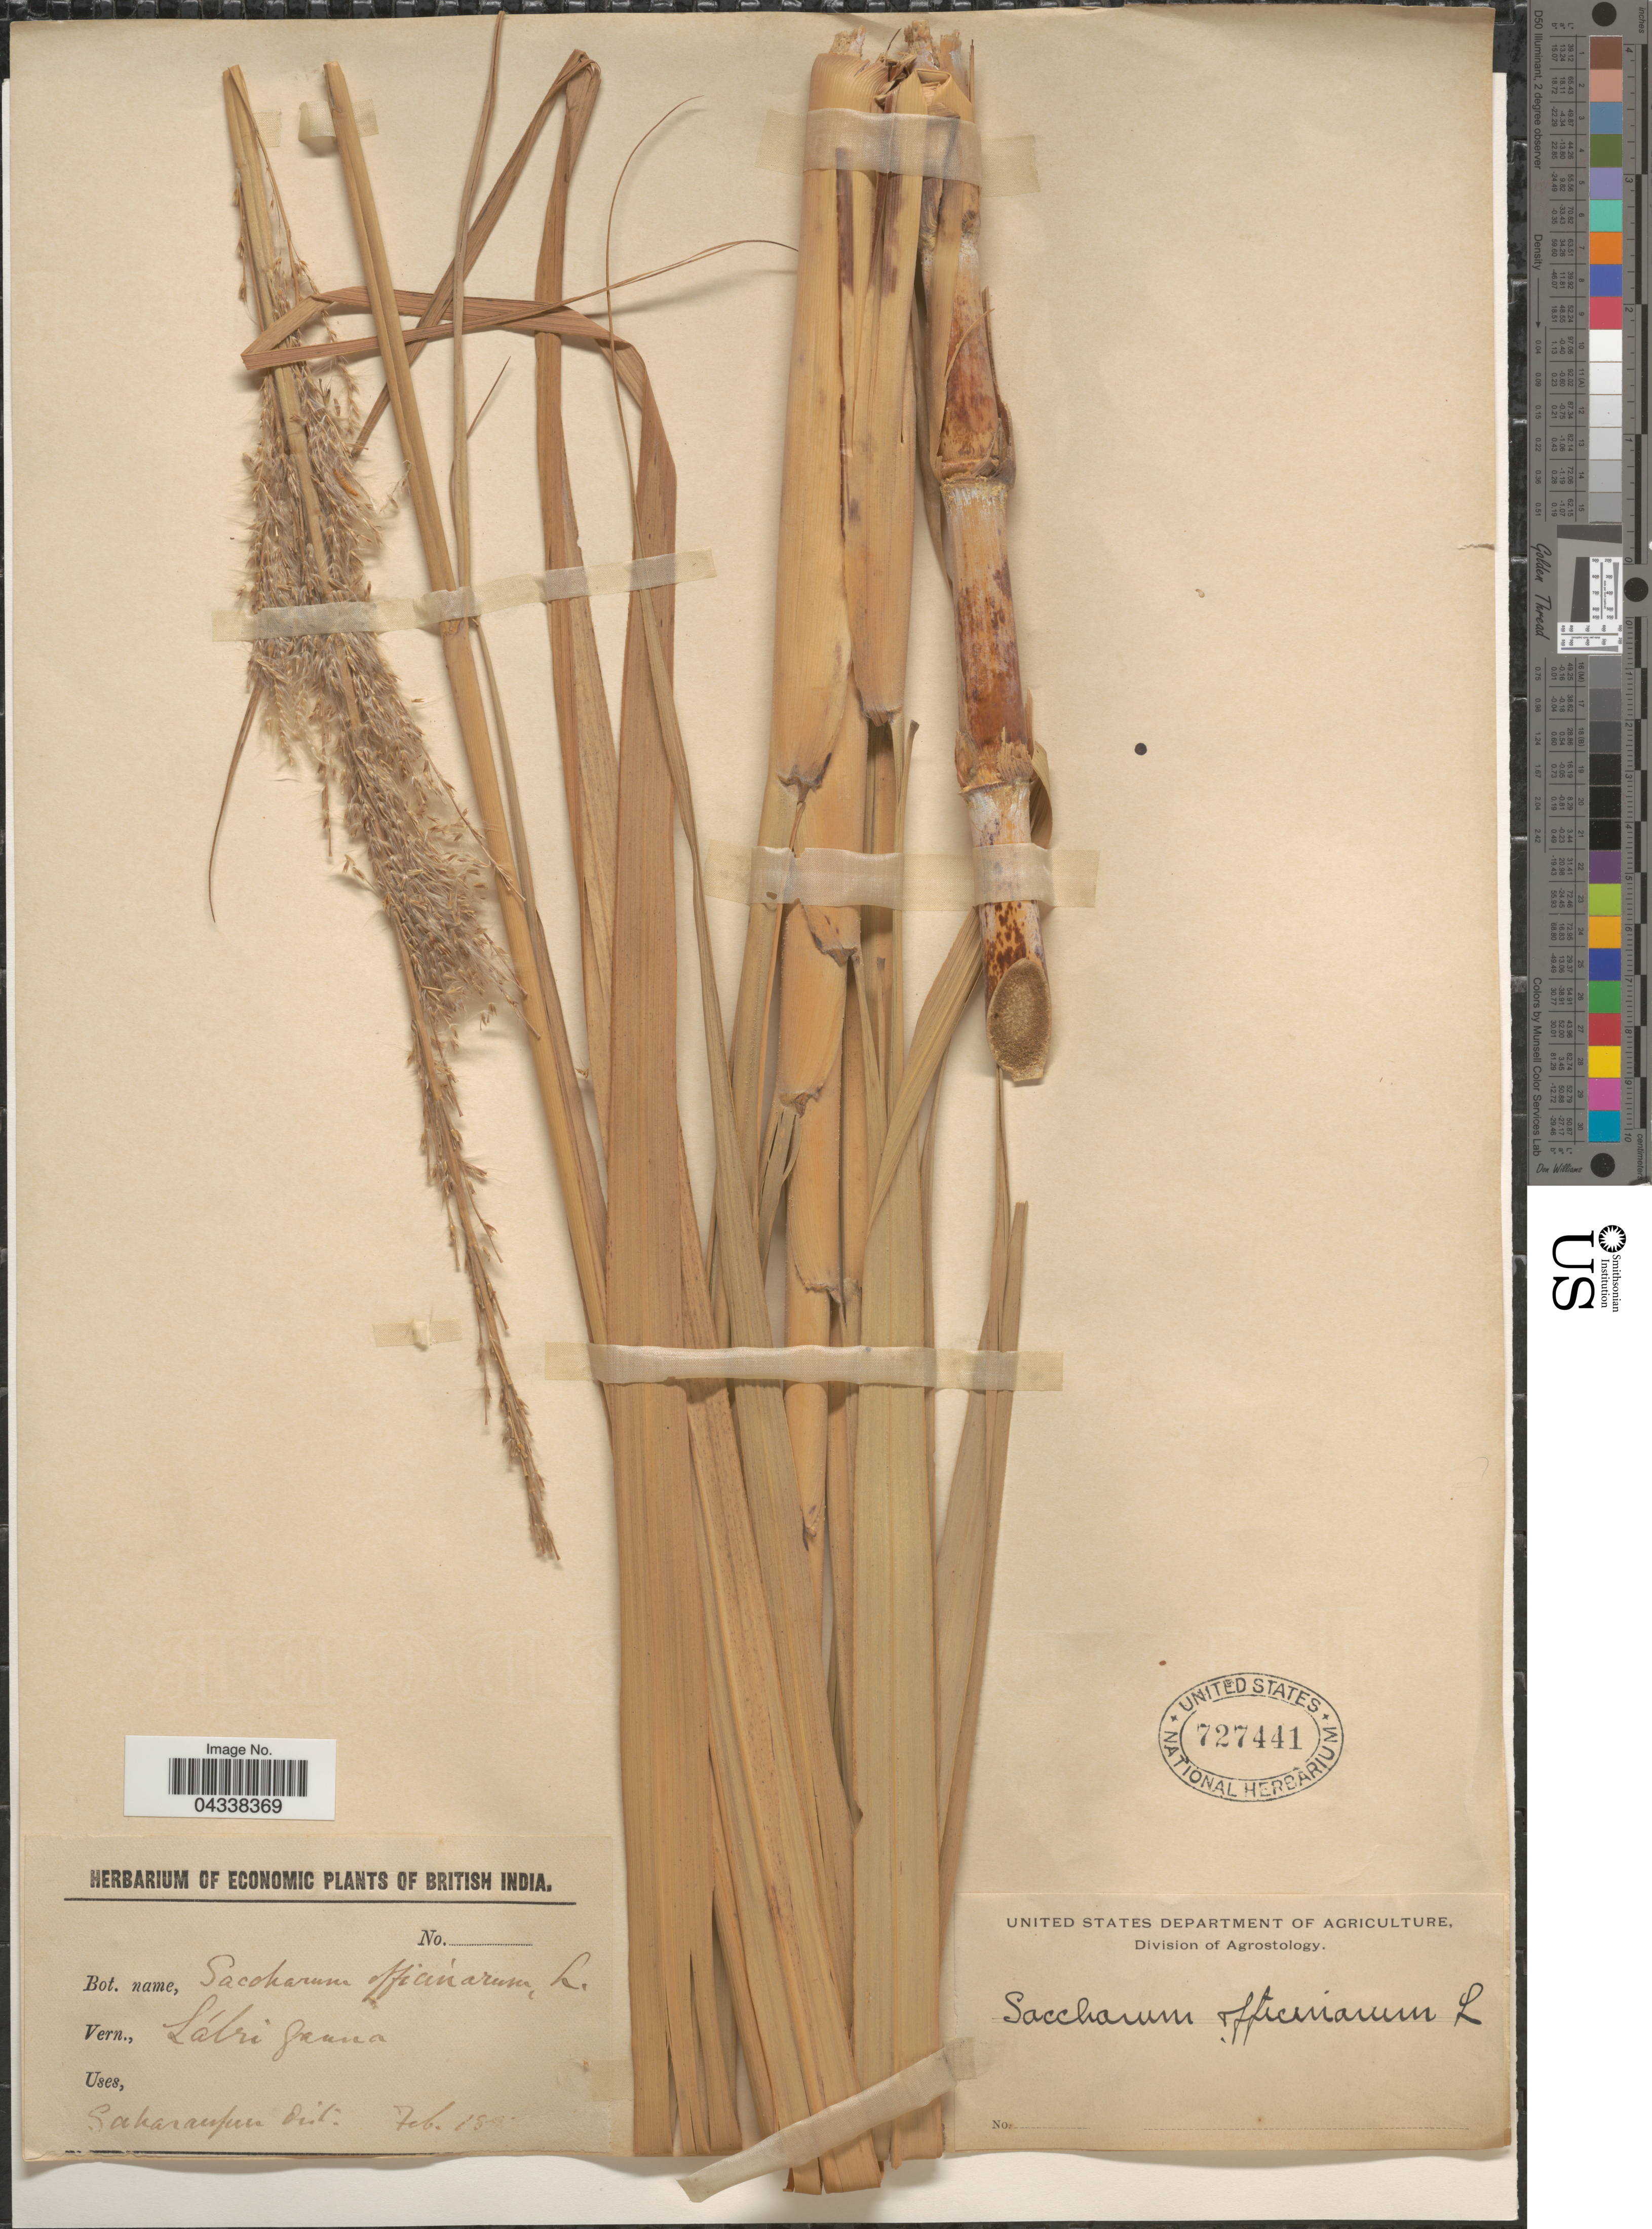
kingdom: Plantae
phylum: Tracheophyta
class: Liliopsida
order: Poales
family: Poaceae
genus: Saccharum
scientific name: Saccharum officinarum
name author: L.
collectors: Ex herb. of Economic Plants of British India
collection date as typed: Transcribed d/m/y: /2/18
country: India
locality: British India. Saharanpur Dist.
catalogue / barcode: US 727441